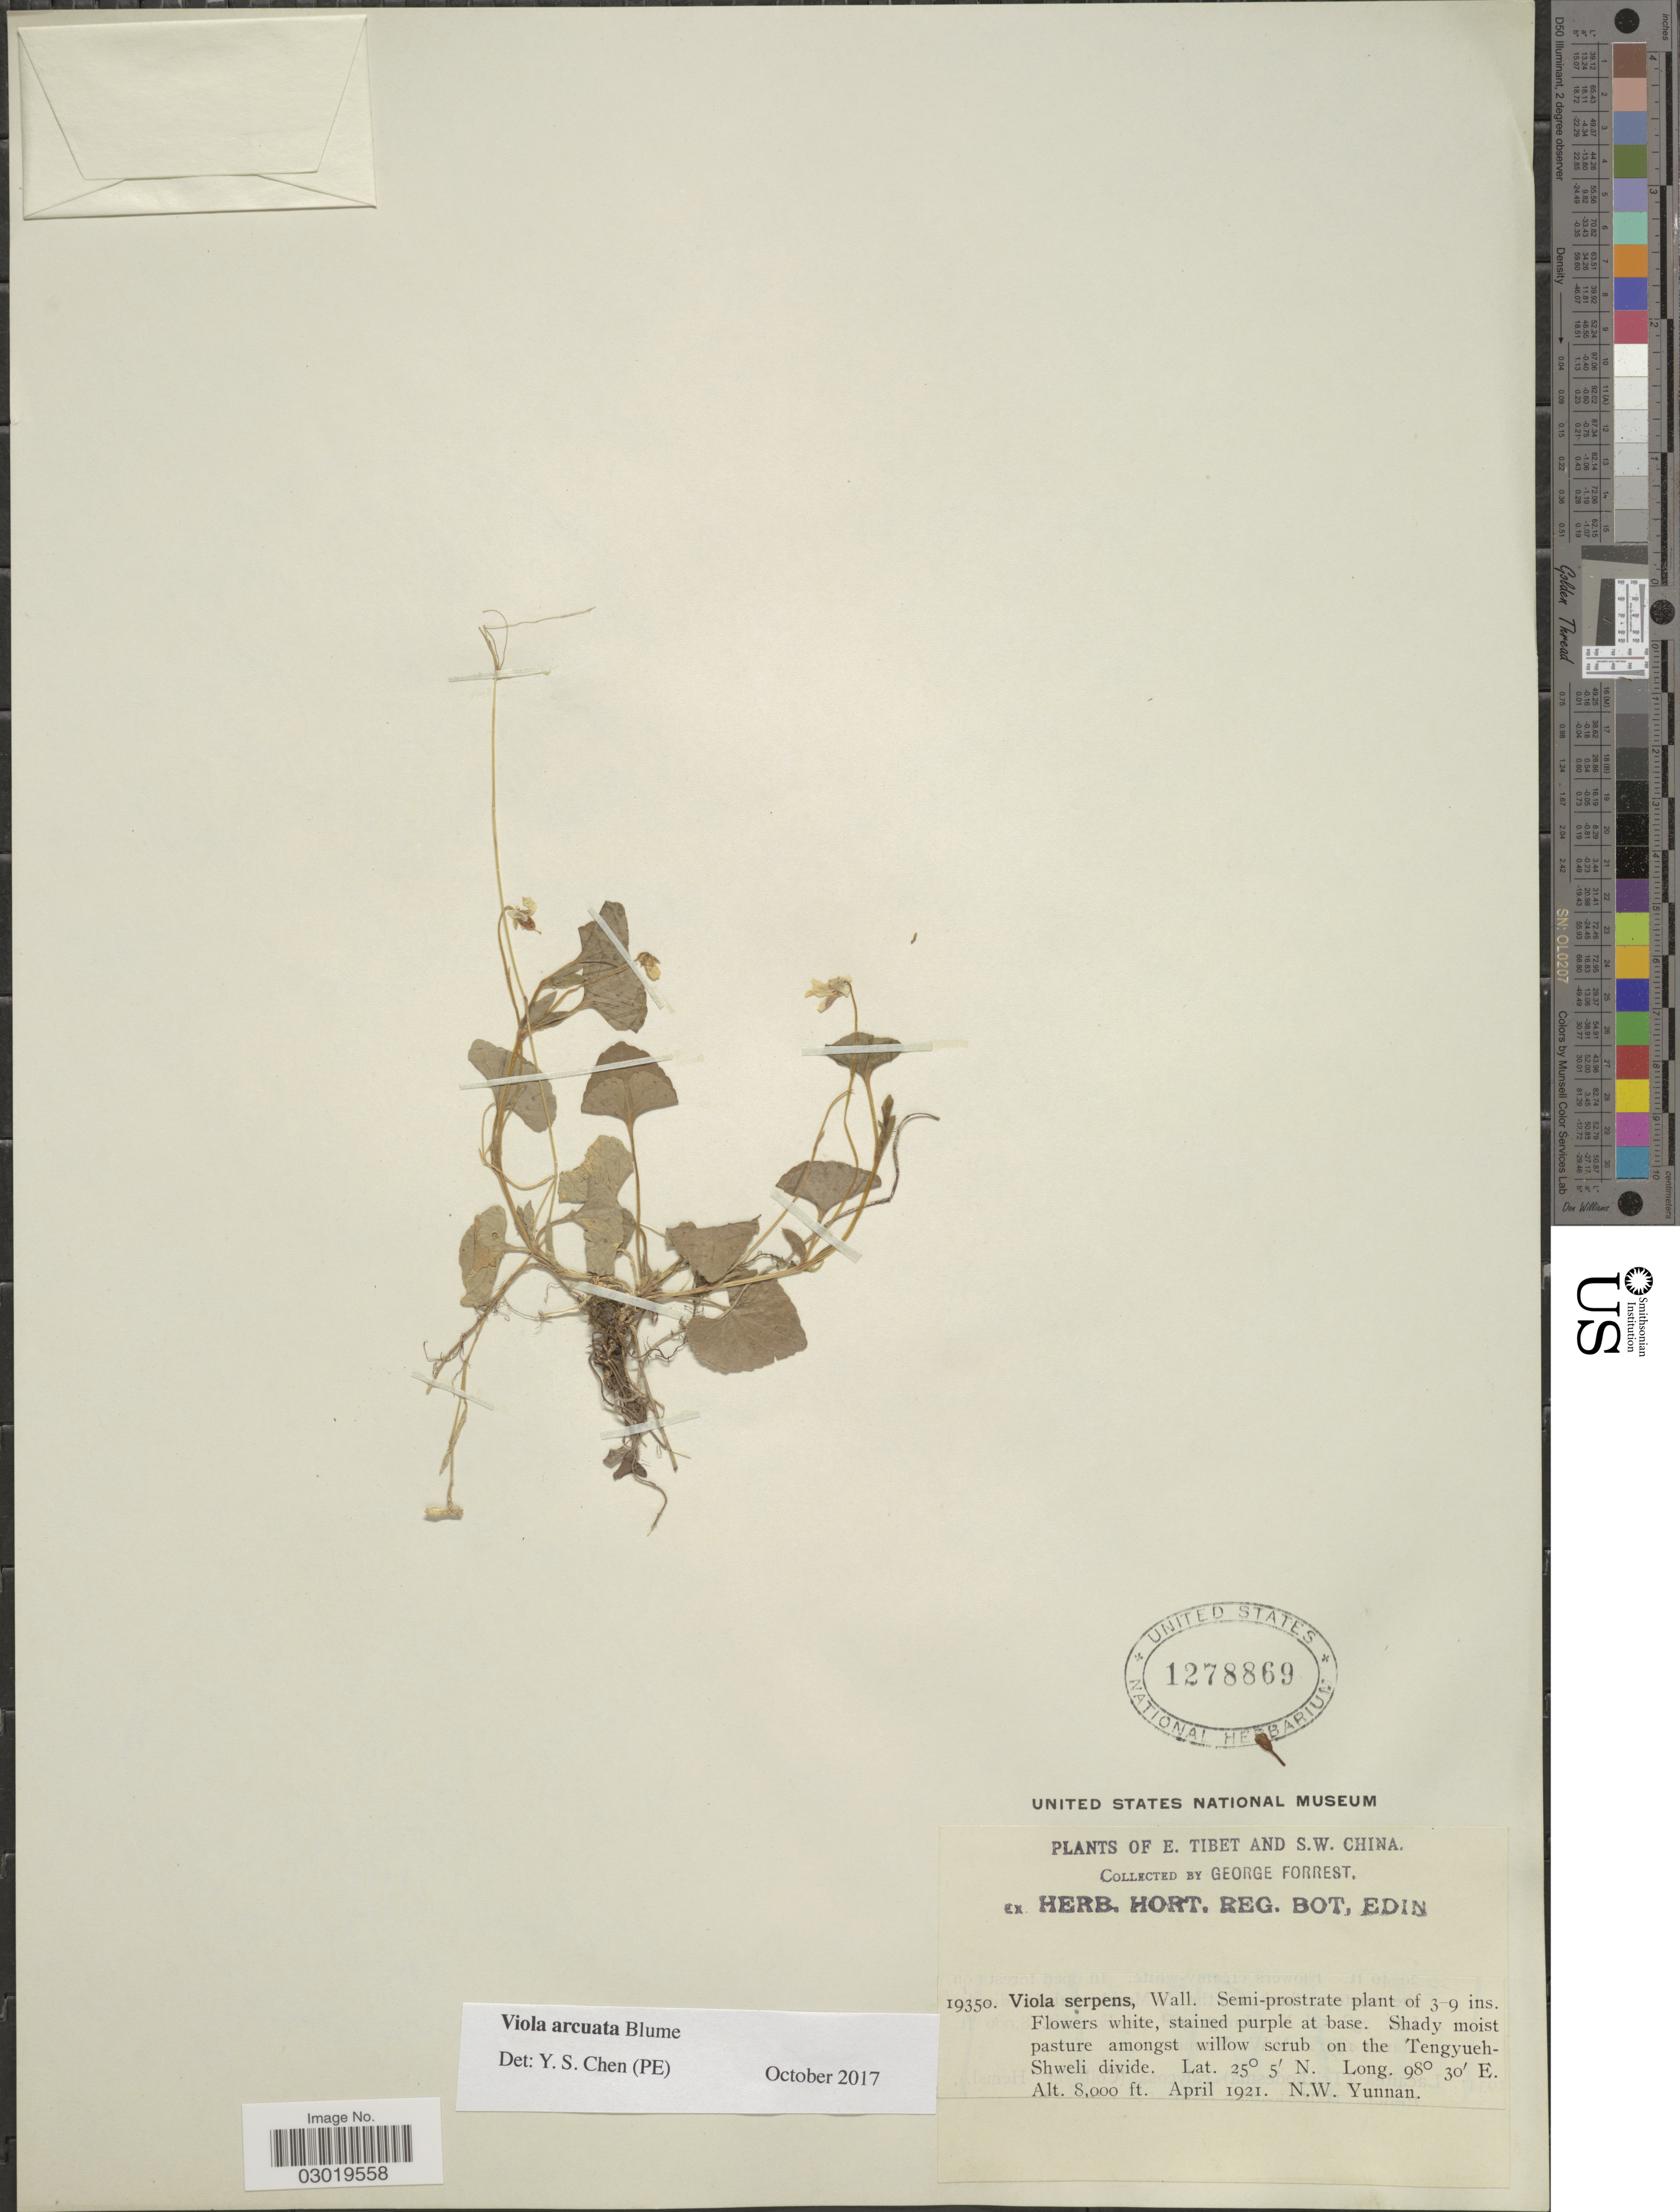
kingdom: Plantae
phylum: Tracheophyta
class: Magnoliopsida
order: Malpighiales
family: Violaceae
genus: Viola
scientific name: Viola arcuata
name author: Blume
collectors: G. Forrest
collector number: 19350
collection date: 1921-04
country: China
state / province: Yunnan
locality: S.W. China. Shady moist pasture amongst willow scrub on the Tengyueh-Shweli divide.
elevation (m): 2438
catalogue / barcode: US 1278869